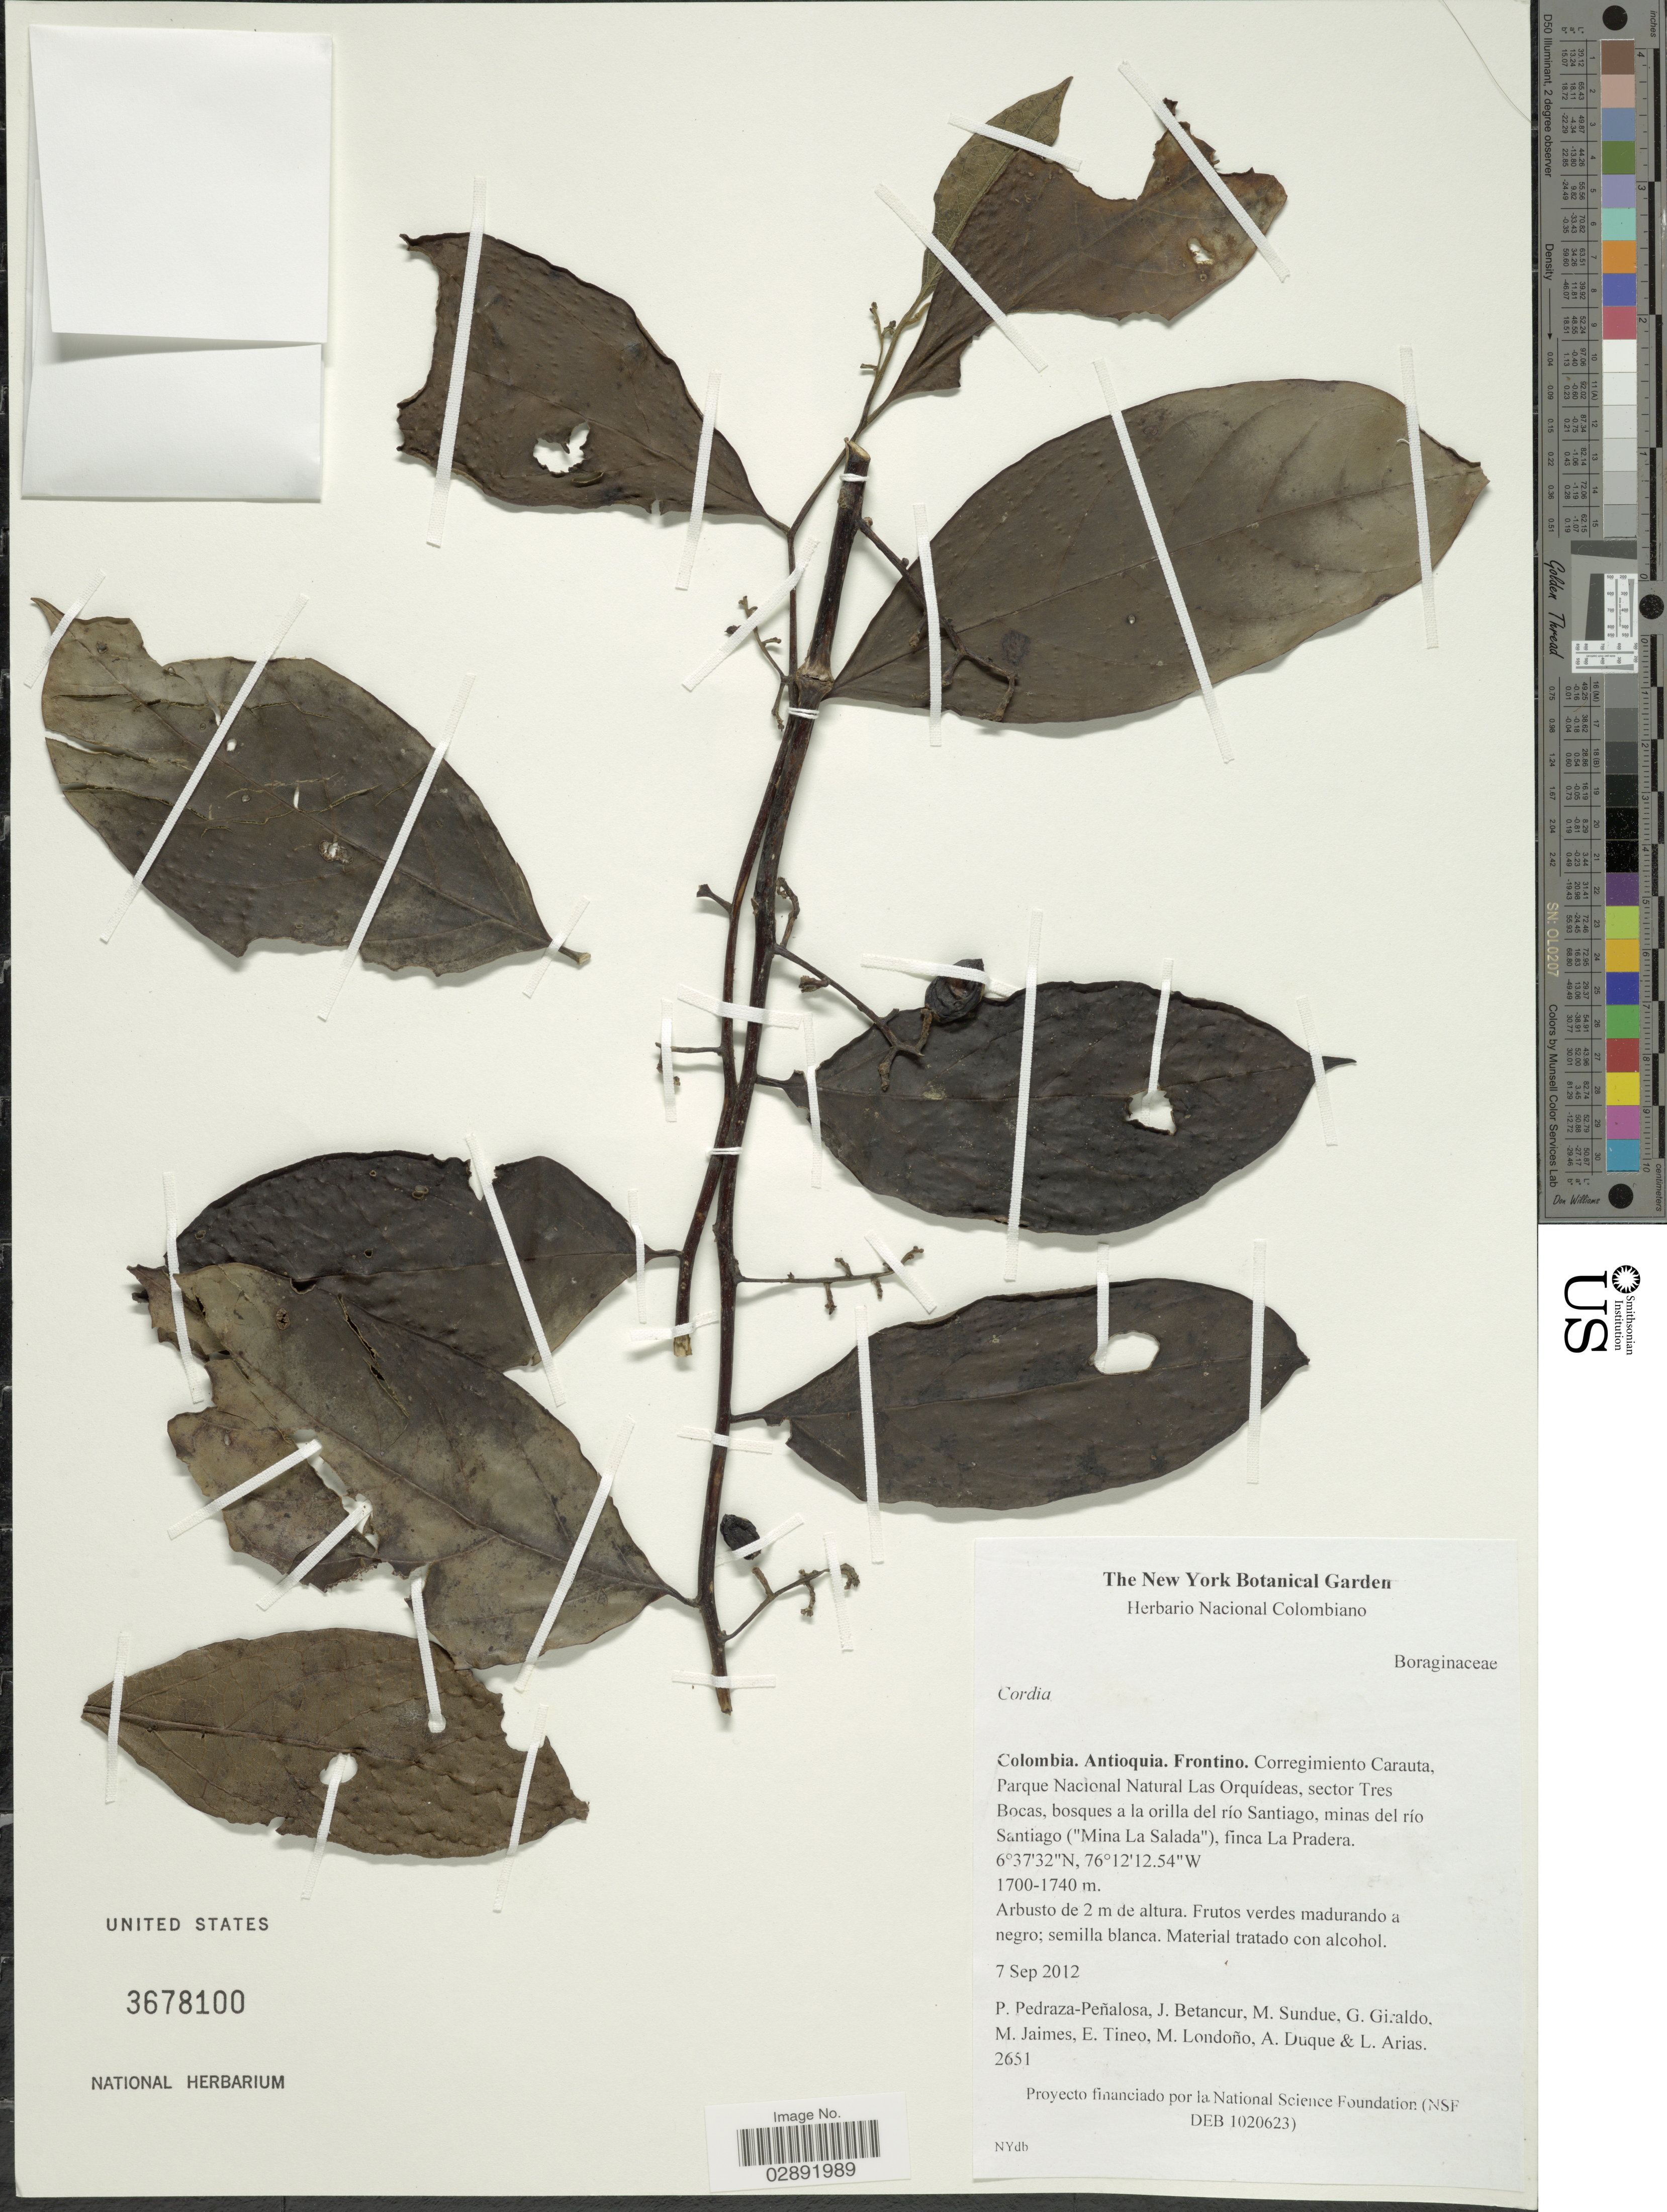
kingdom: Plantae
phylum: Tracheophyta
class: Magnoliopsida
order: Boraginales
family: Cordiaceae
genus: Cordia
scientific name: Cordia sp.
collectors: P. Pedraza-Peñalosa, J. Betancur, M. Sundue, G. Giraldo & et al.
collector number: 2651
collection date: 2012-09-07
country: Colombia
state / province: Antioquia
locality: Frontino. Corregimiento Carauta, Parque Nacional Natural Las Orquídeas, sector Tres Bocas, bosques a la orilla del río Santiago ("Mina La Salada"), finca La Pradera.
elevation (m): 1700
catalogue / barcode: US 3678100